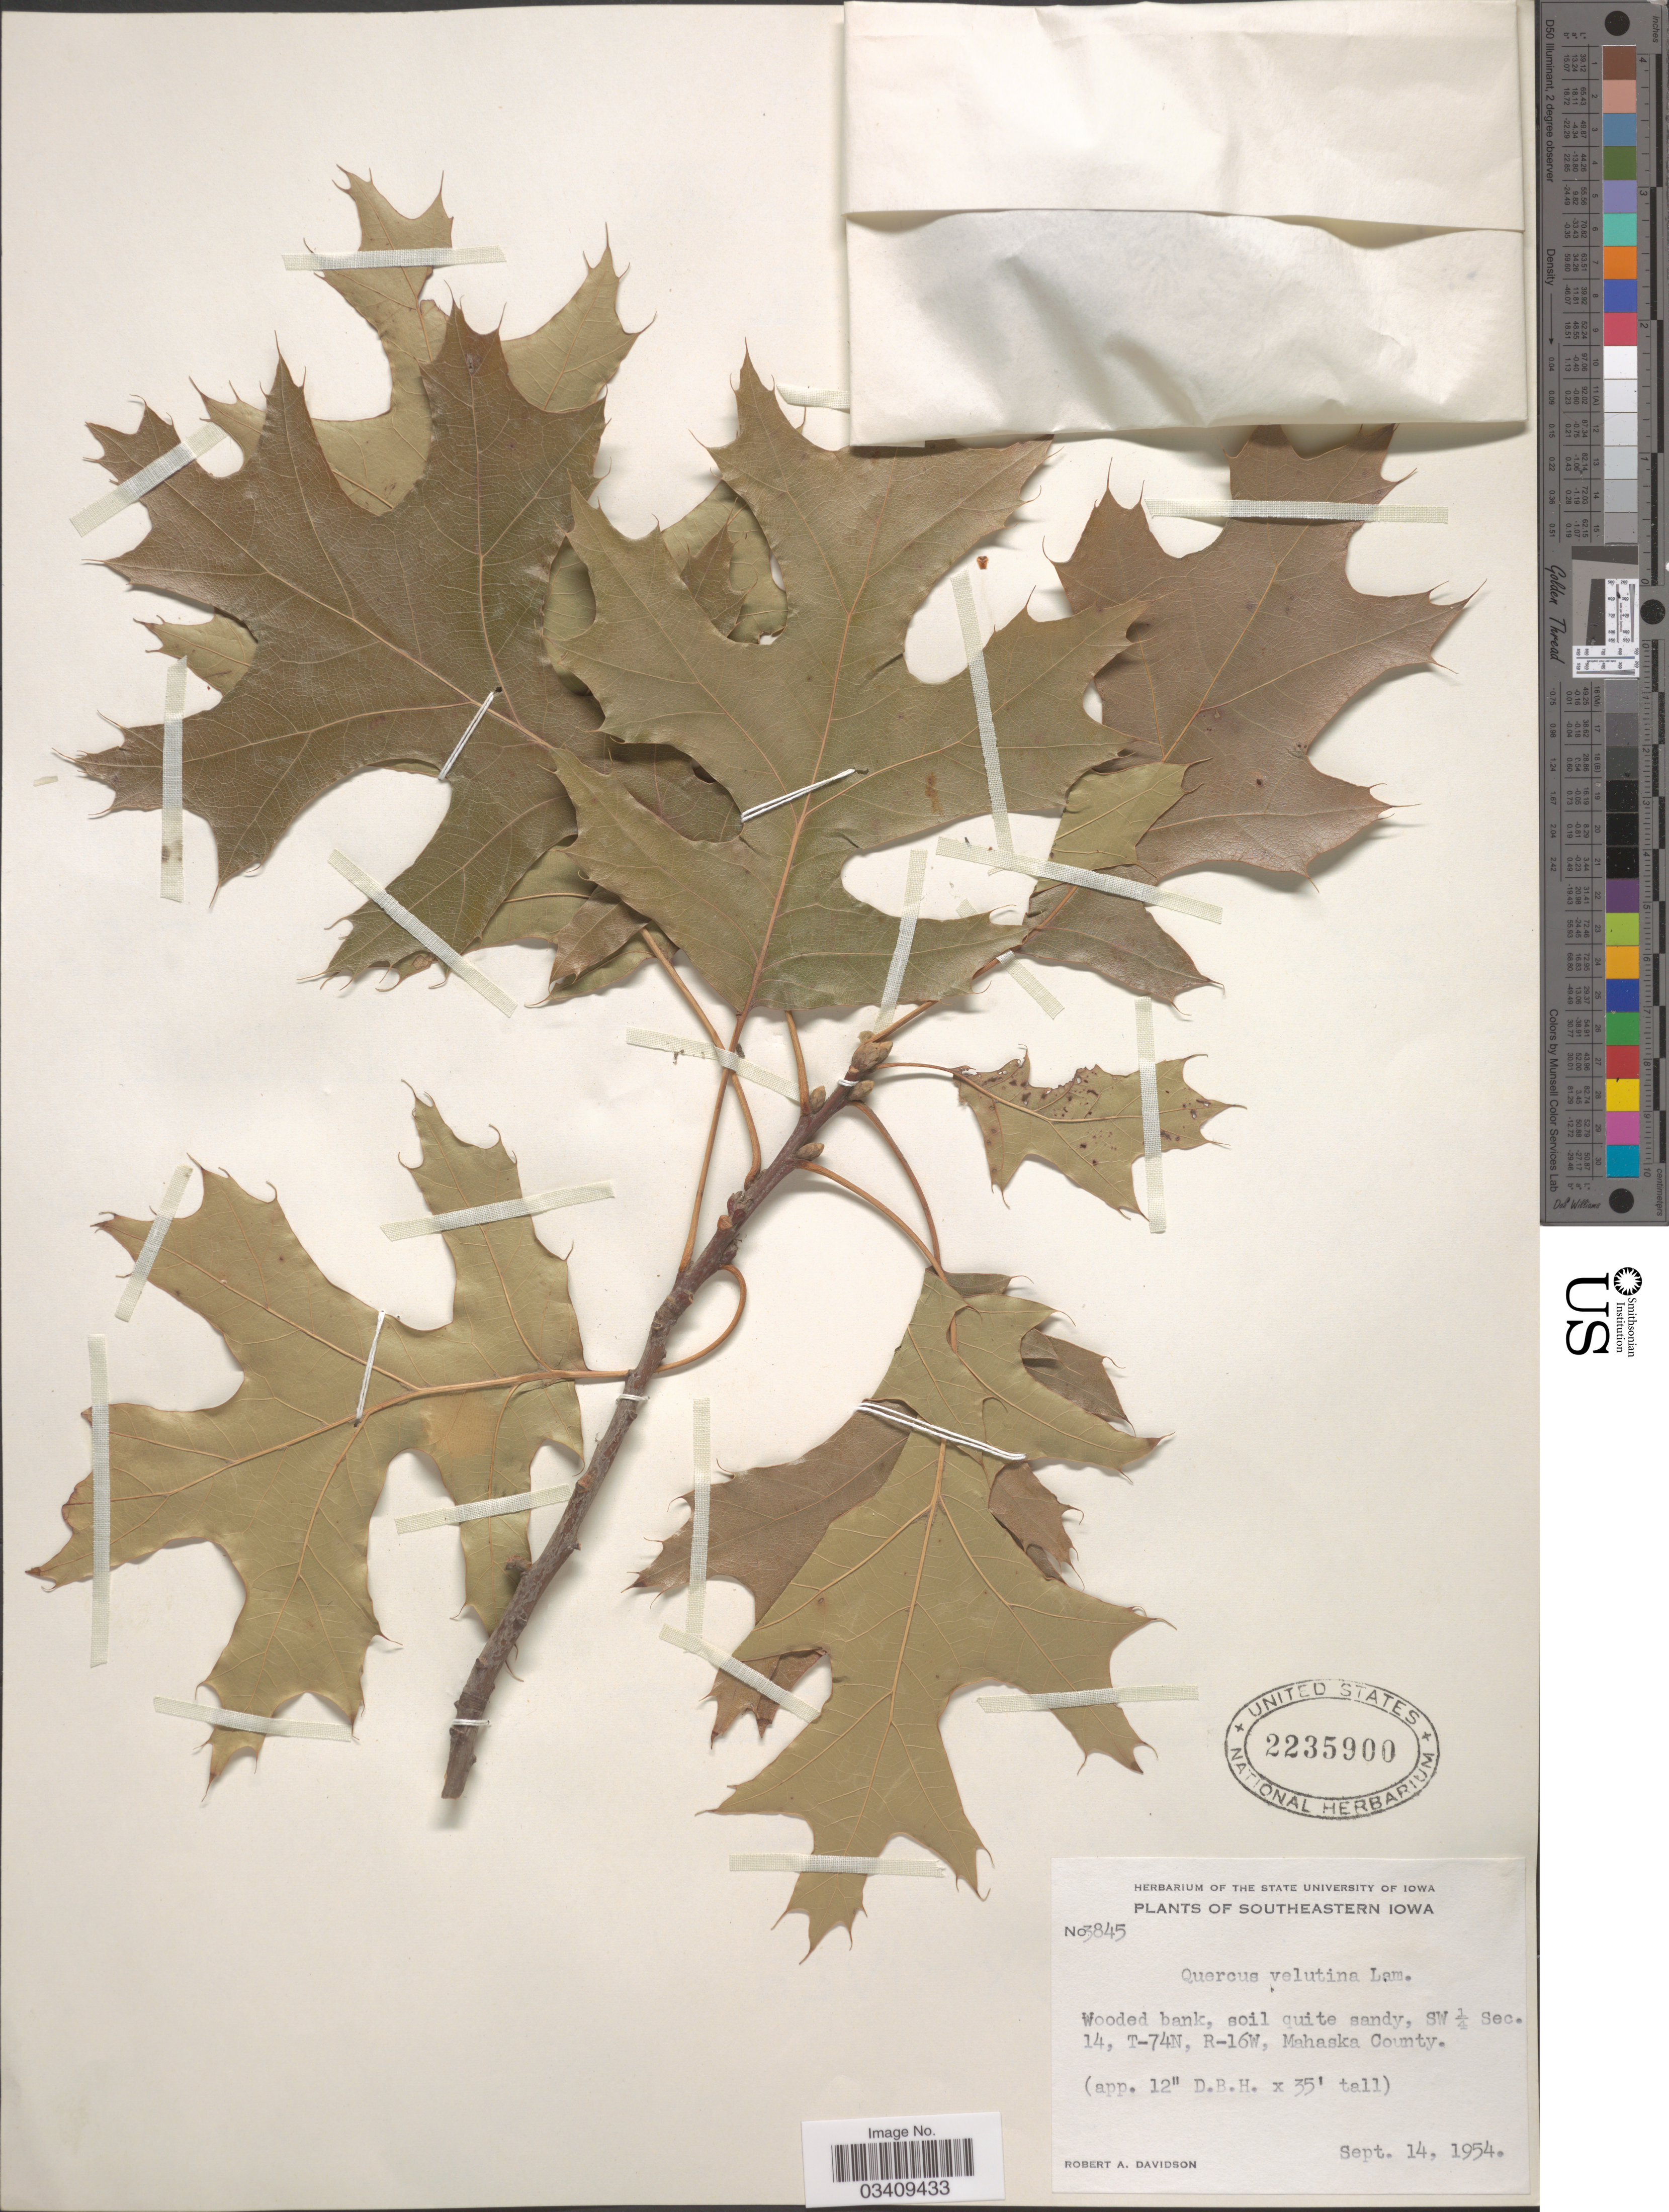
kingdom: Plantae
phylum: Tracheophyta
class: Magnoliopsida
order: Fagales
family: Fagaceae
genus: Quercus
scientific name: Quercus velutina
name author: Lam.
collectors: R. A. Davidson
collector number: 3845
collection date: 1954-09-14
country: United States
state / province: Iowa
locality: Southeastern Iowa. Wooded bank, soil quite sandy, SW ¼ Sec. 14, T-74N, R-16W, Mahaska County.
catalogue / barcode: US 2235900